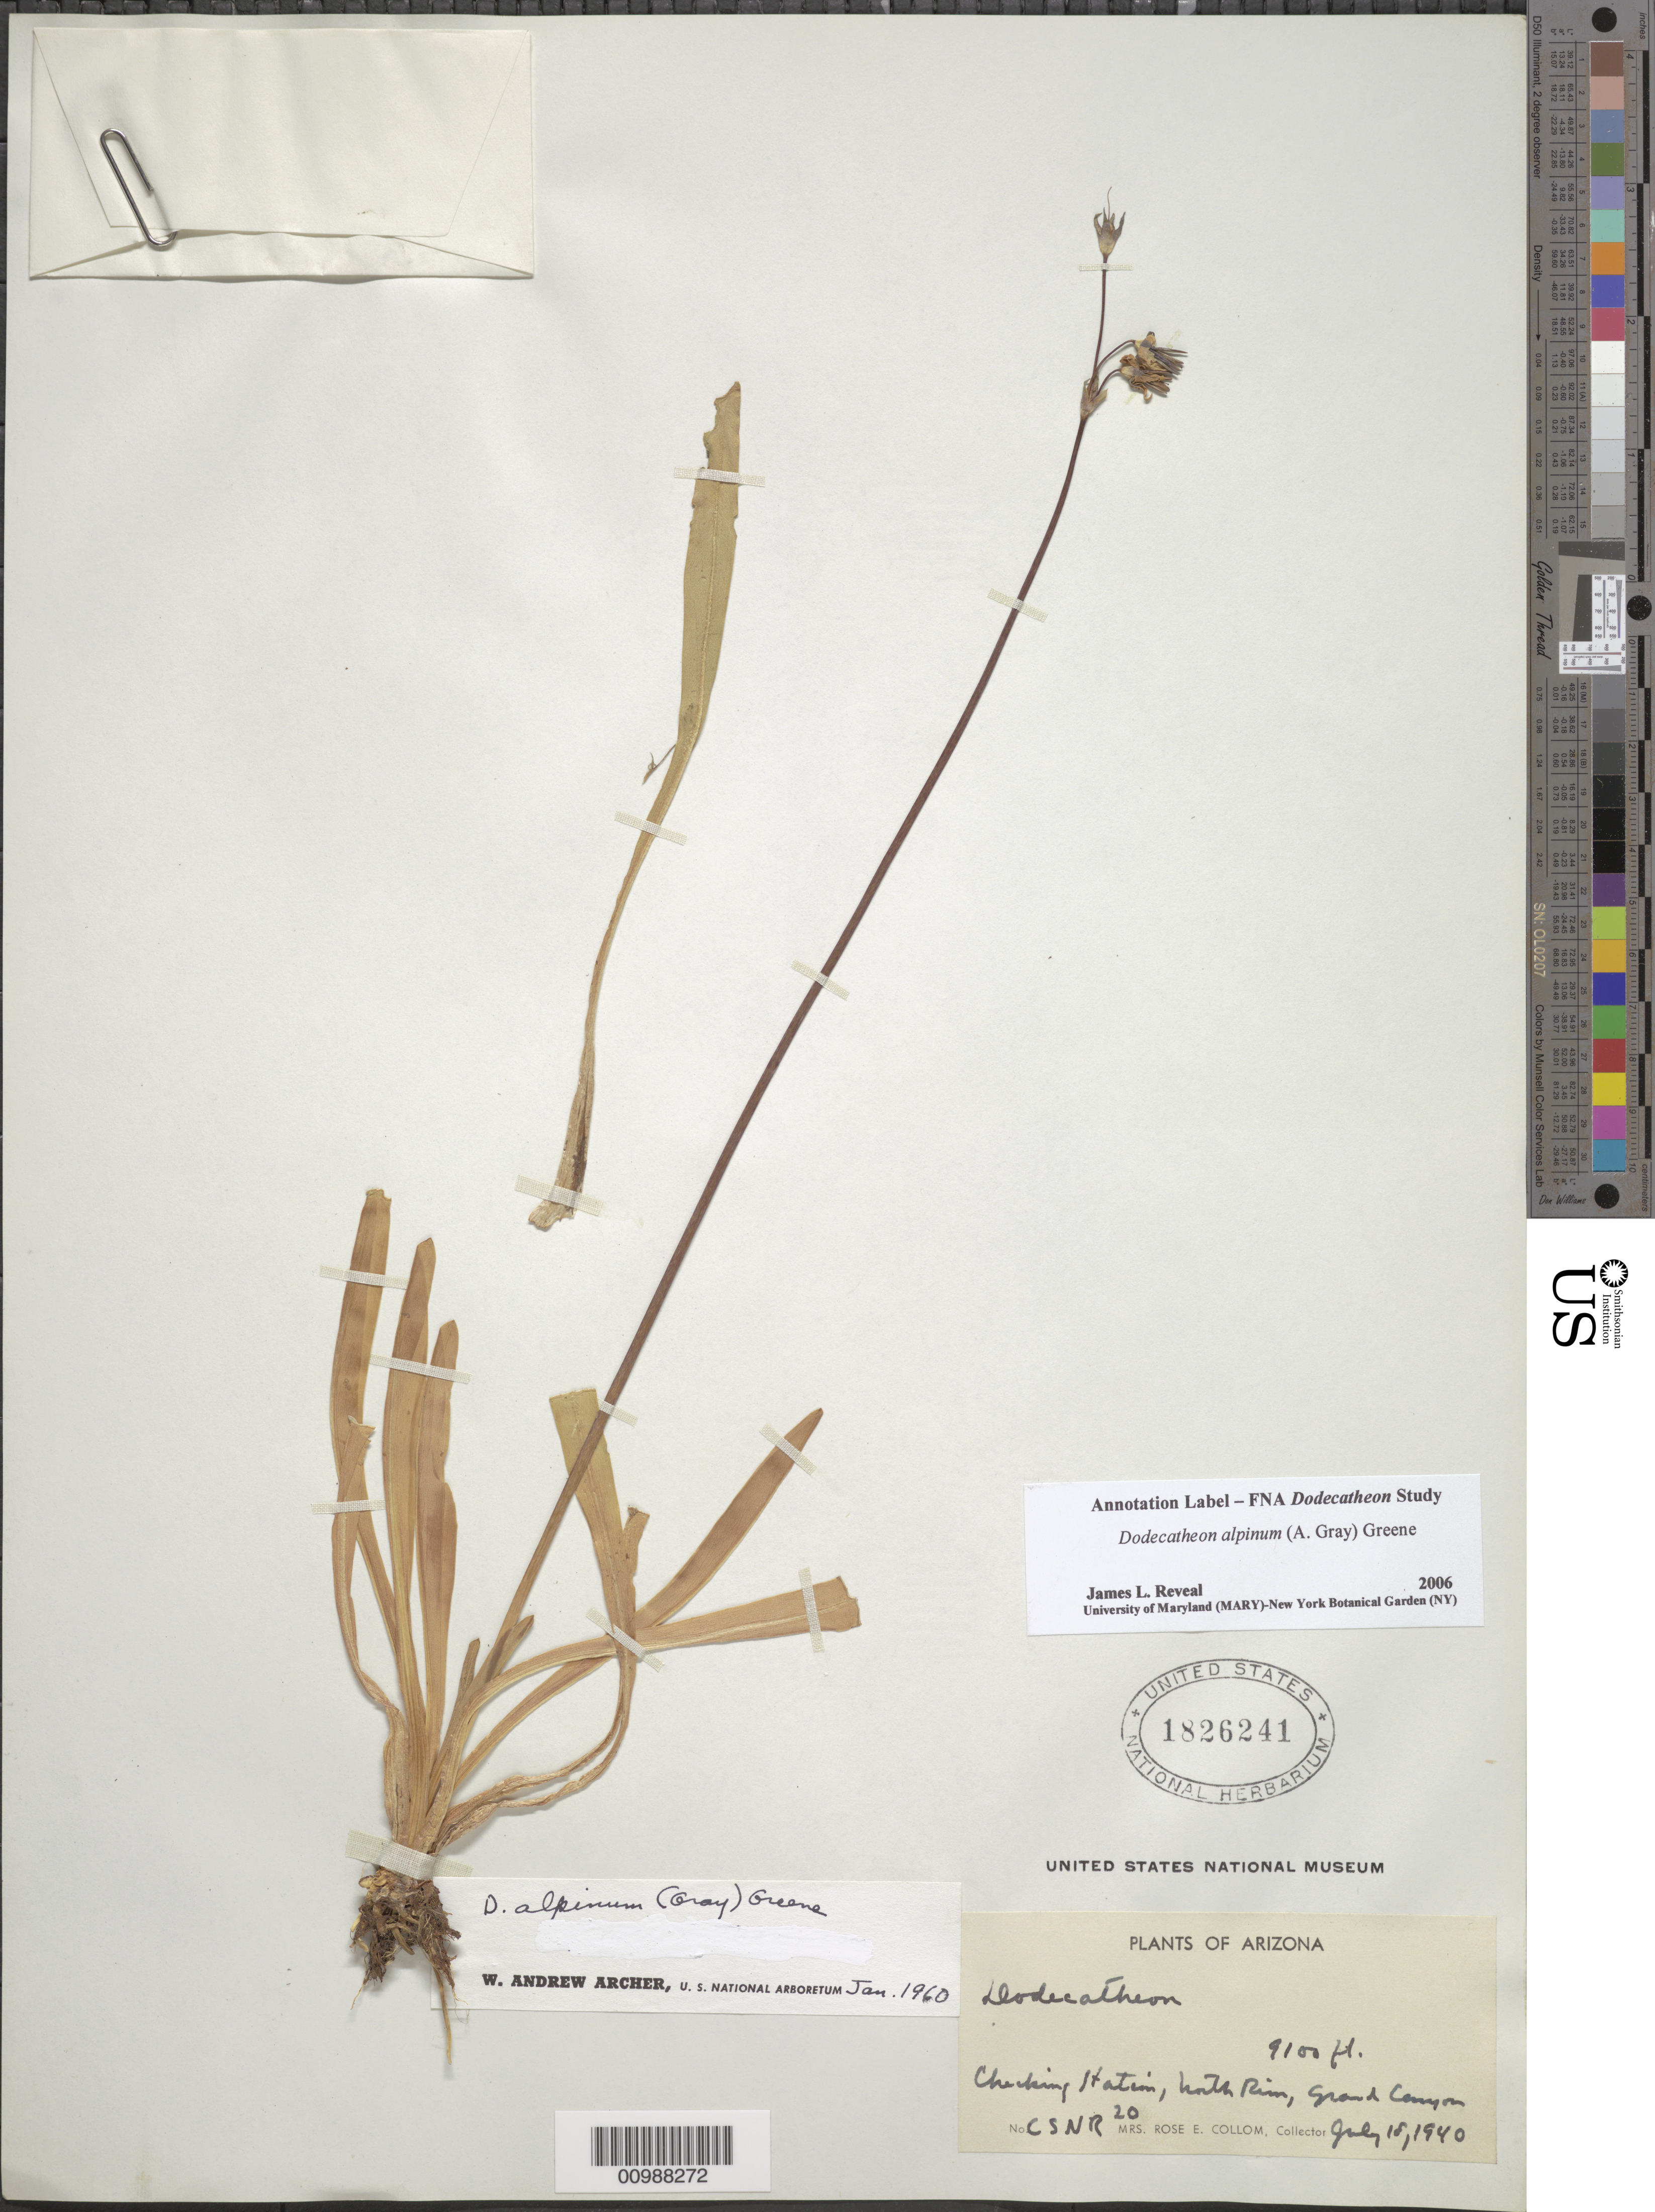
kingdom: Plantae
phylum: Tracheophyta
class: Magnoliopsida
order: Ericales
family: Primulaceae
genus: Dodecatheon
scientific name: Dodecatheon alpinum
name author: (A. Gray) Greene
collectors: R. E. Collom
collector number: CSNR20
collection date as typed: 18 Jul 1940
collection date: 1940-07-18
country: United States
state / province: Arizona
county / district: Coconino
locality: Grand Canyon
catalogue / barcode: US 1826241